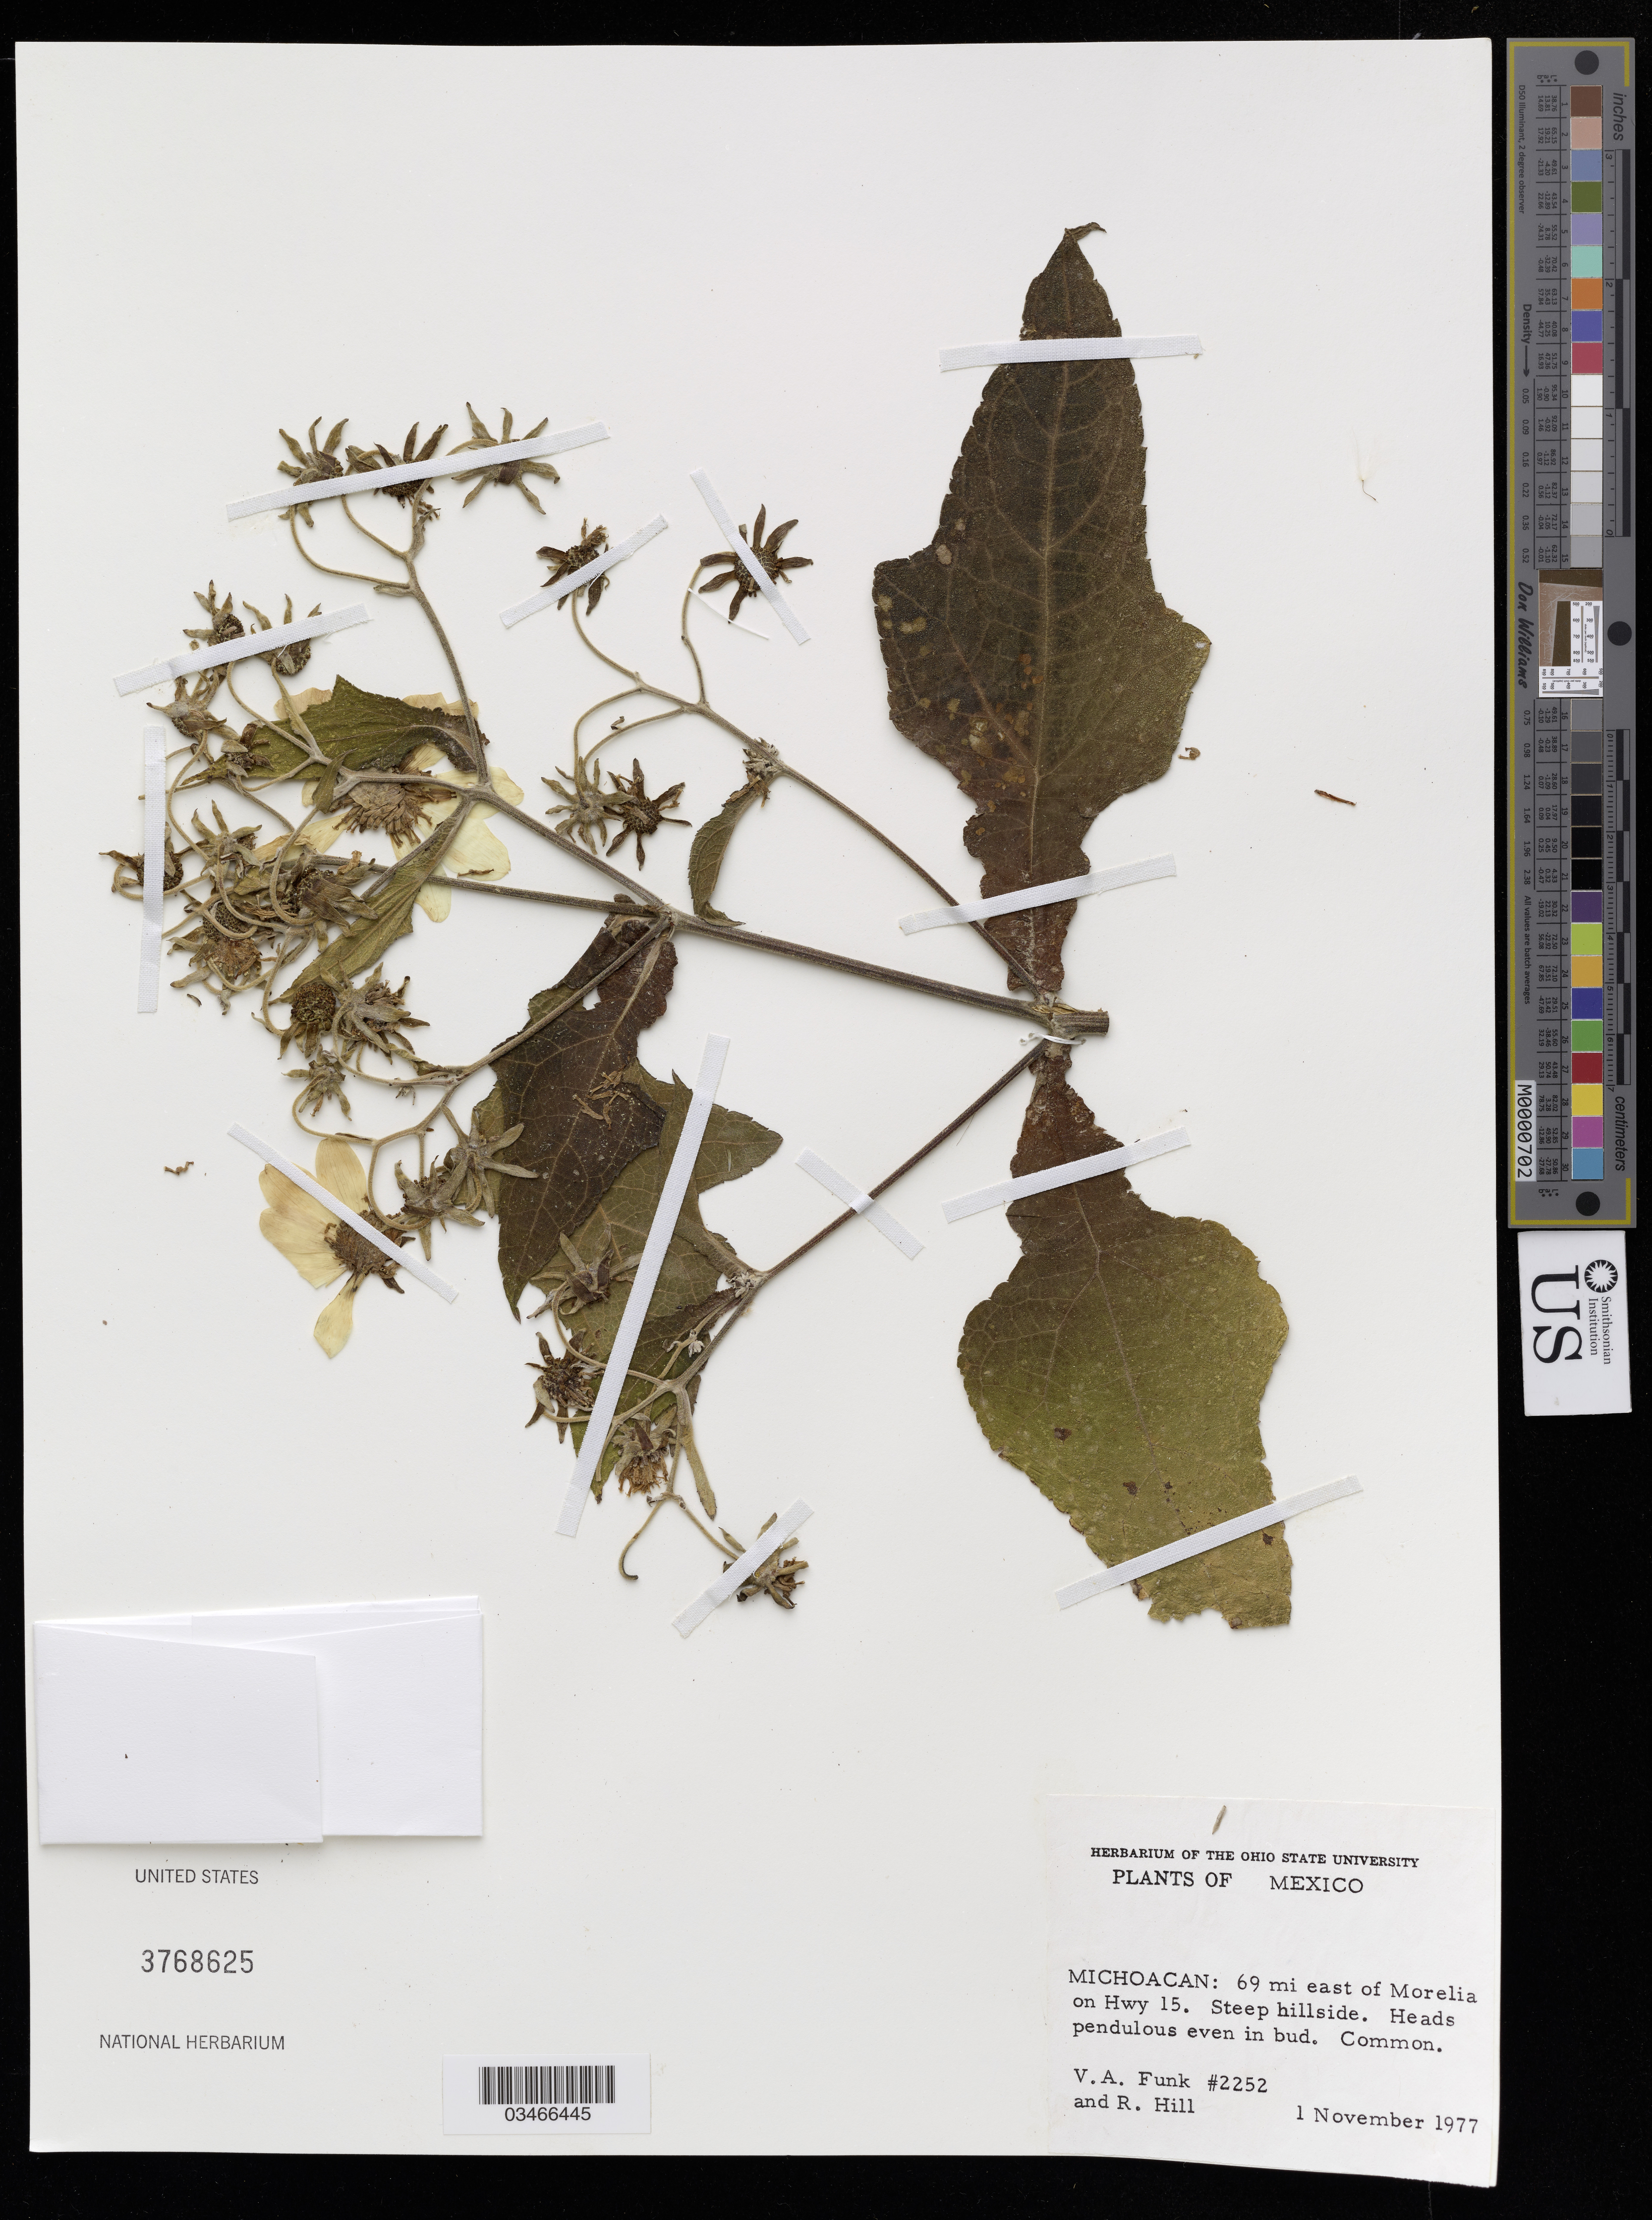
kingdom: Plantae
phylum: Tracheophyta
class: Magnoliopsida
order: Asterales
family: Asteraceae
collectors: V. Funk & R. Hill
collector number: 2252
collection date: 1977-11-01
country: Mexico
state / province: Michoacán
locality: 69 mi east of Morelia on Hwy 15.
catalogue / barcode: US 3768625